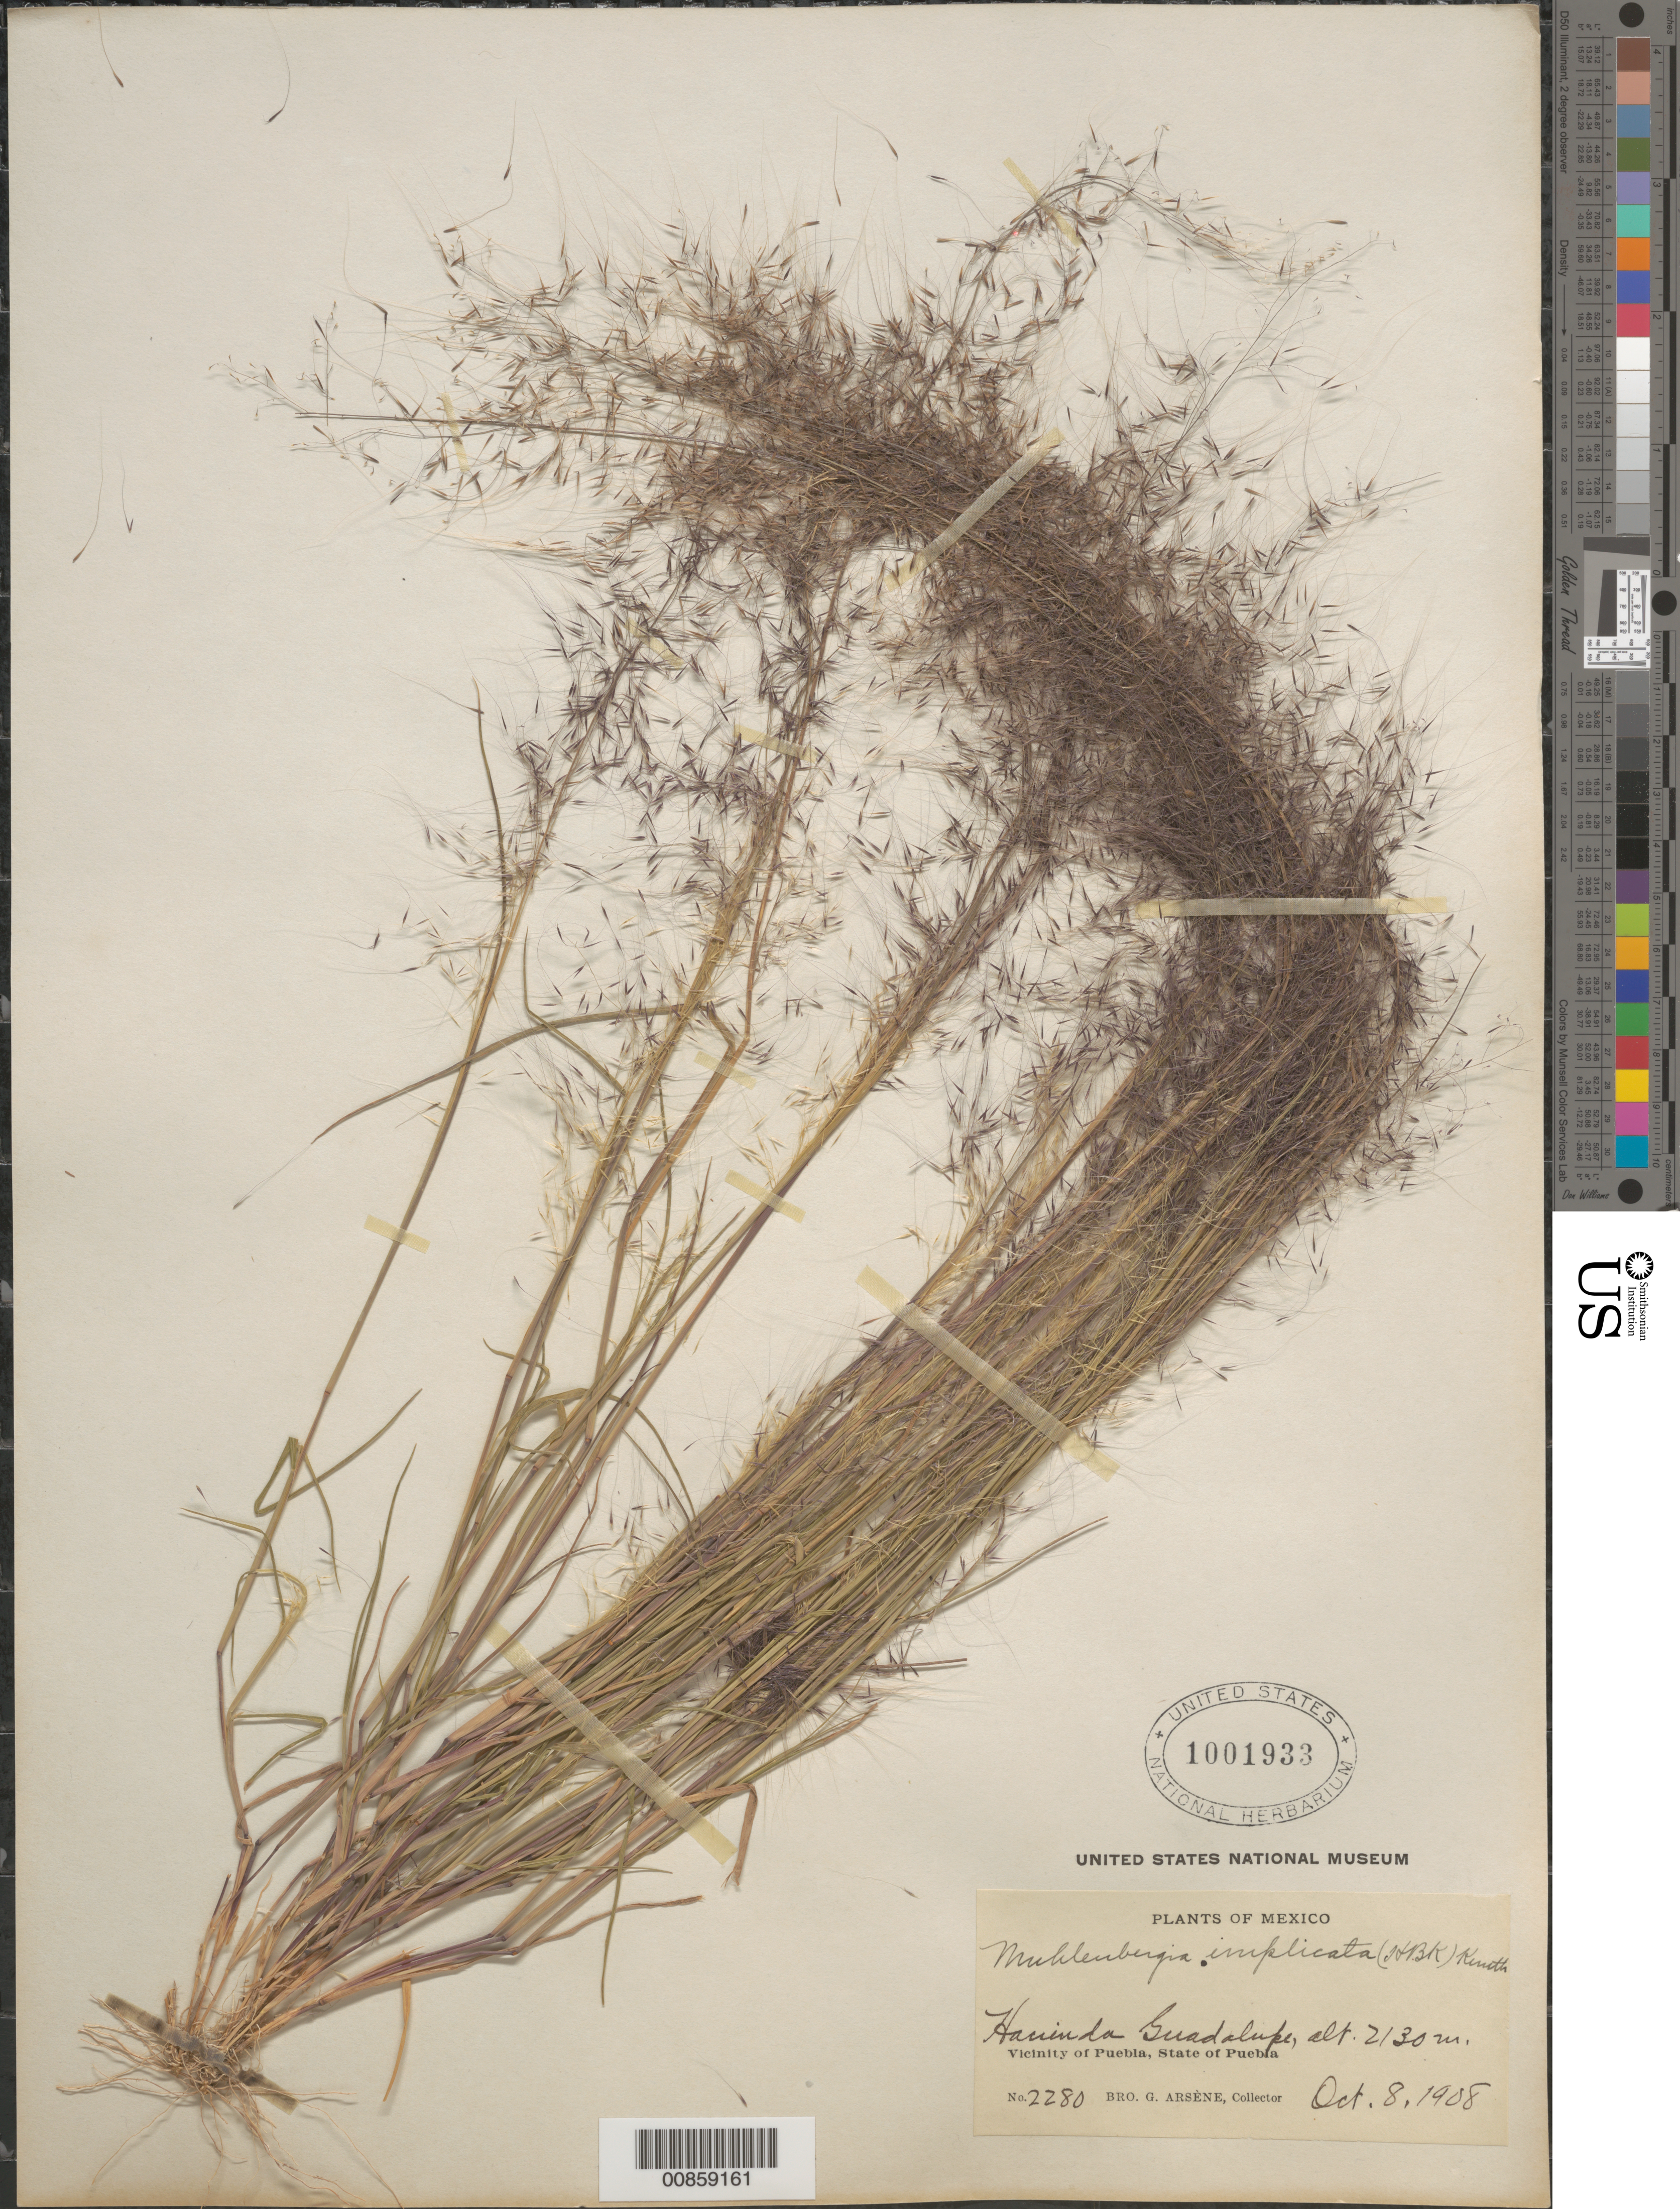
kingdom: Plantae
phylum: Tracheophyta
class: Liliopsida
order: Poales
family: Poaceae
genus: Muhlenbergia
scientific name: Muhlenbergia implicata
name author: (Kunth) Trin.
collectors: Bro. G. Arsène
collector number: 2280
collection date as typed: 08 Oct 1908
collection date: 1908-10-08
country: Mexico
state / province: Puebla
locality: Hacienda Guadalupe, vicinity of Puebla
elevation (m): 2130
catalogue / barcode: US 1001933